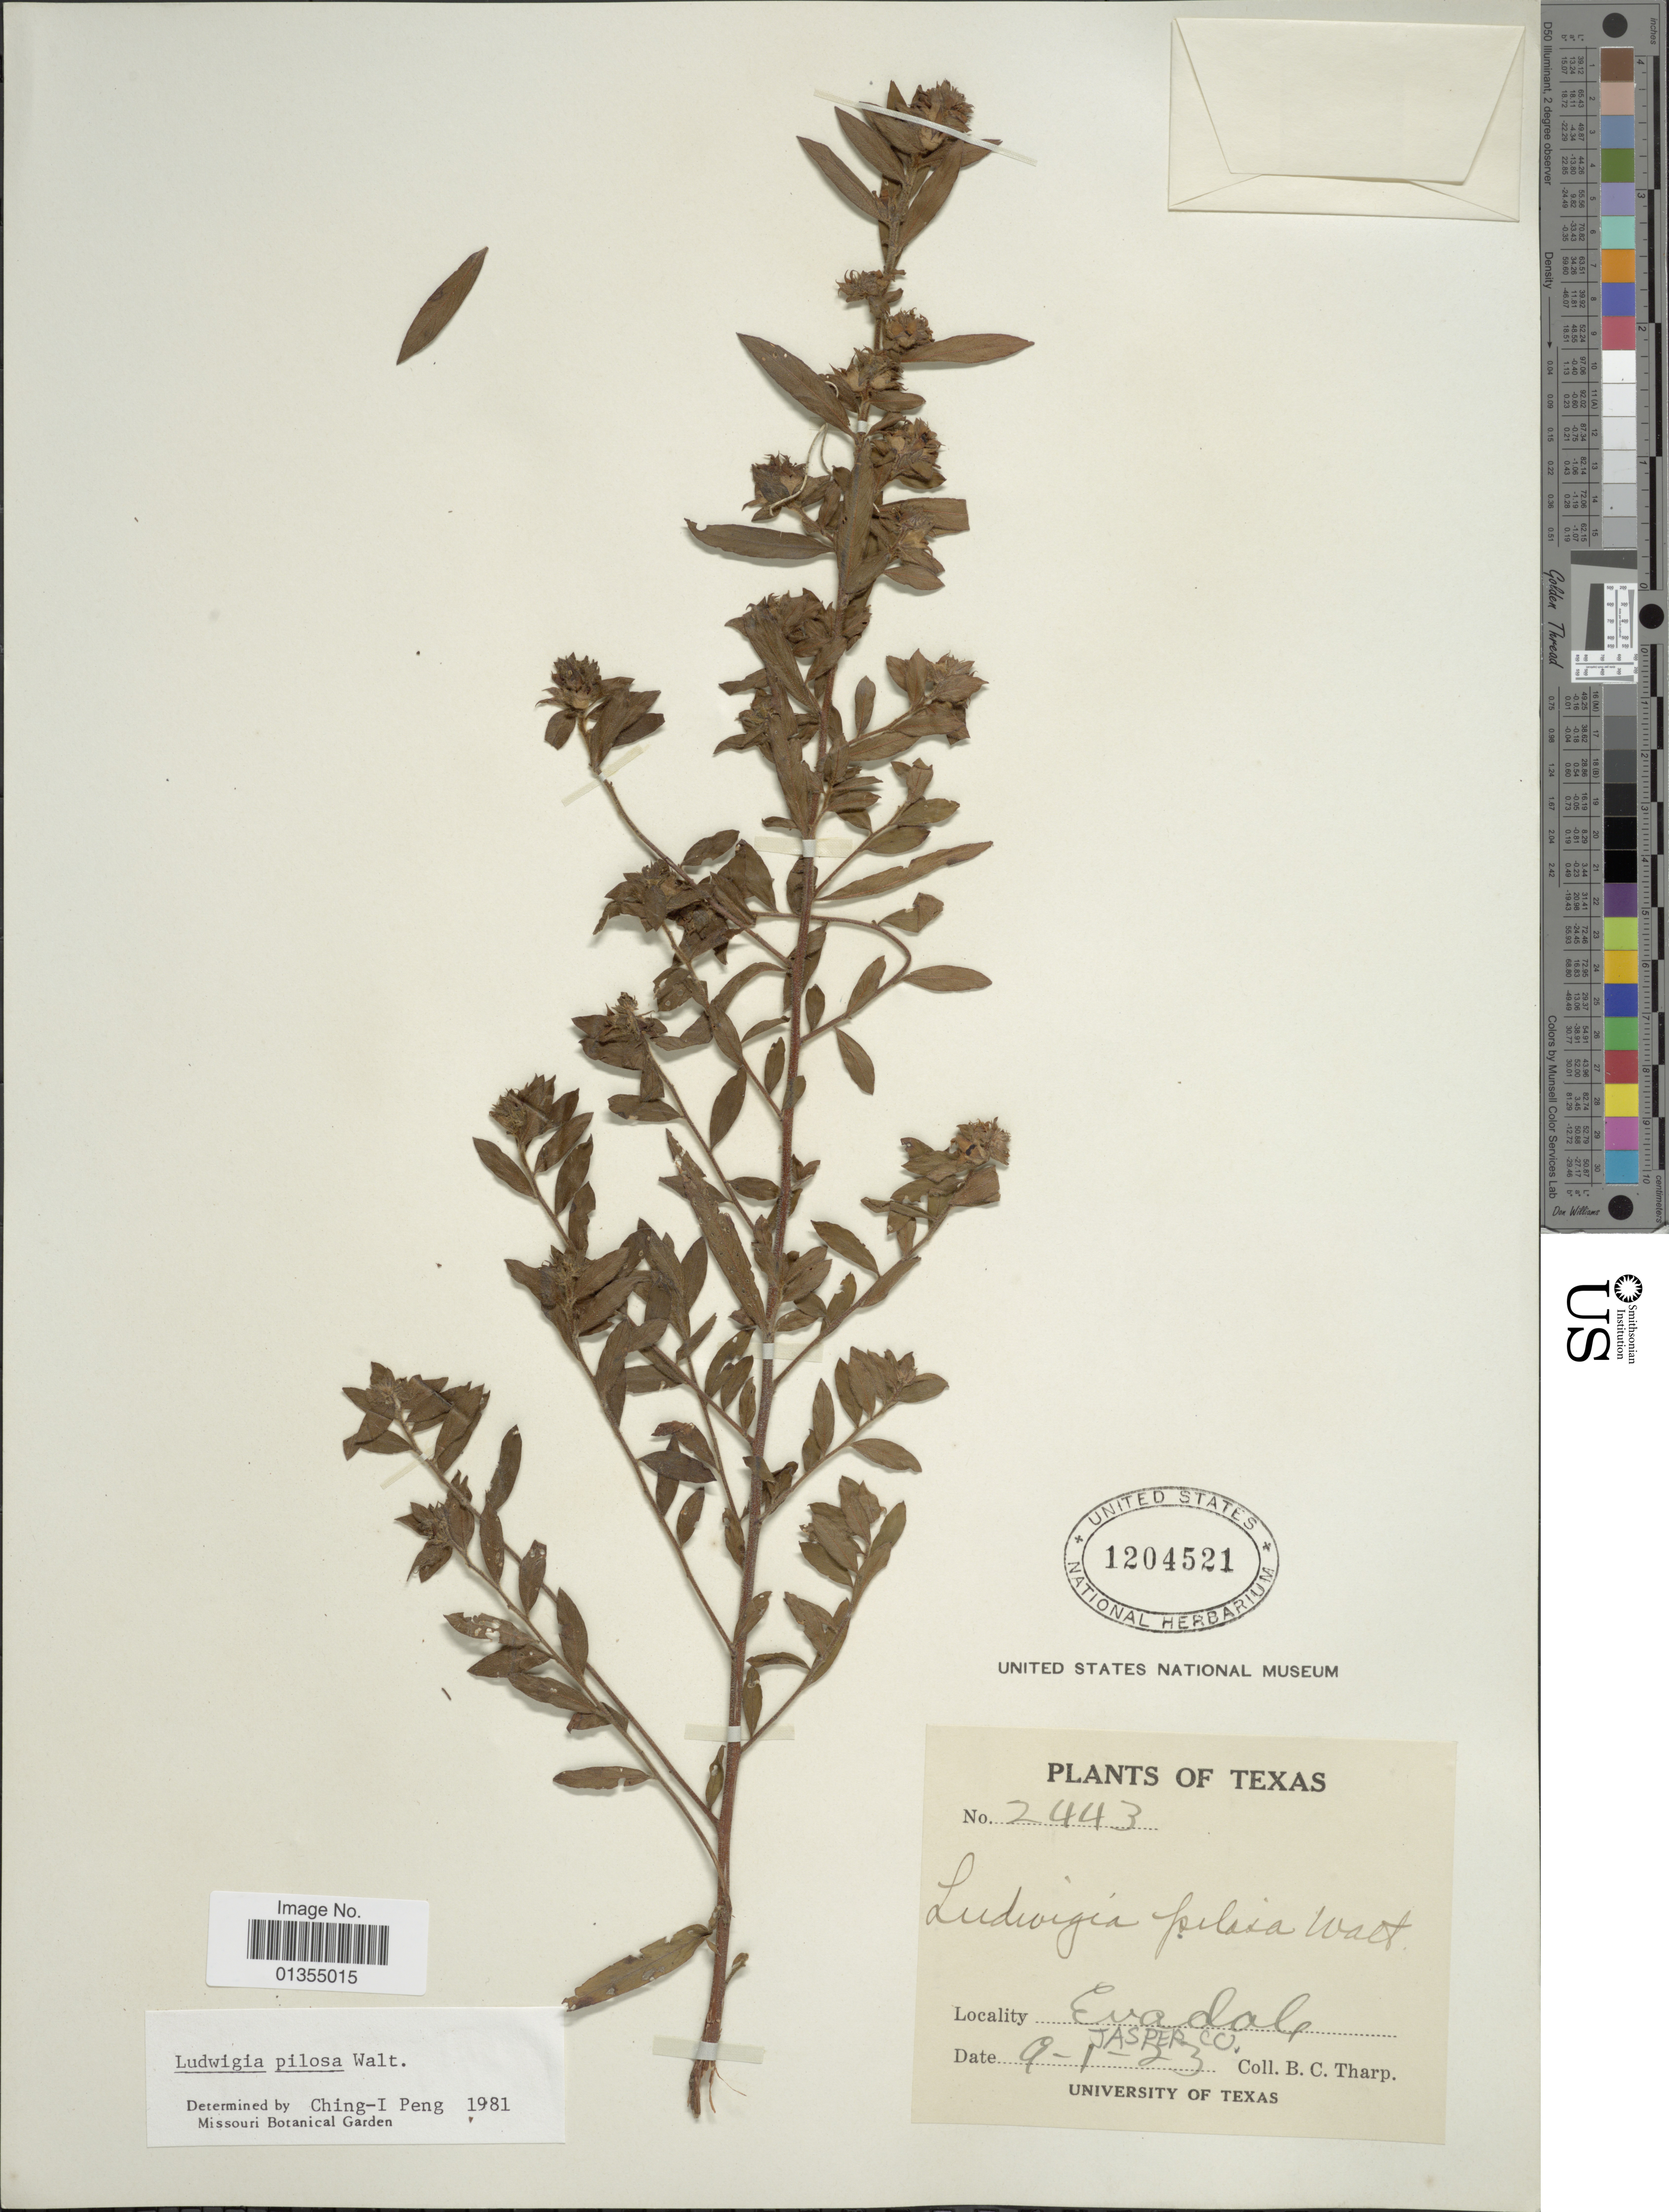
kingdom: Plantae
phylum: Tracheophyta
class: Magnoliopsida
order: Myrtales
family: Onagraceae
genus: Ludwigia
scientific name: Ludwigia pilosa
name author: Walter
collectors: B. C. Tharp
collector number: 2443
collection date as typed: Transcribed d/m/y: 9/1/23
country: United States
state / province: Texas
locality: Evadale, Jasper Co.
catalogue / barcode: US 1204521